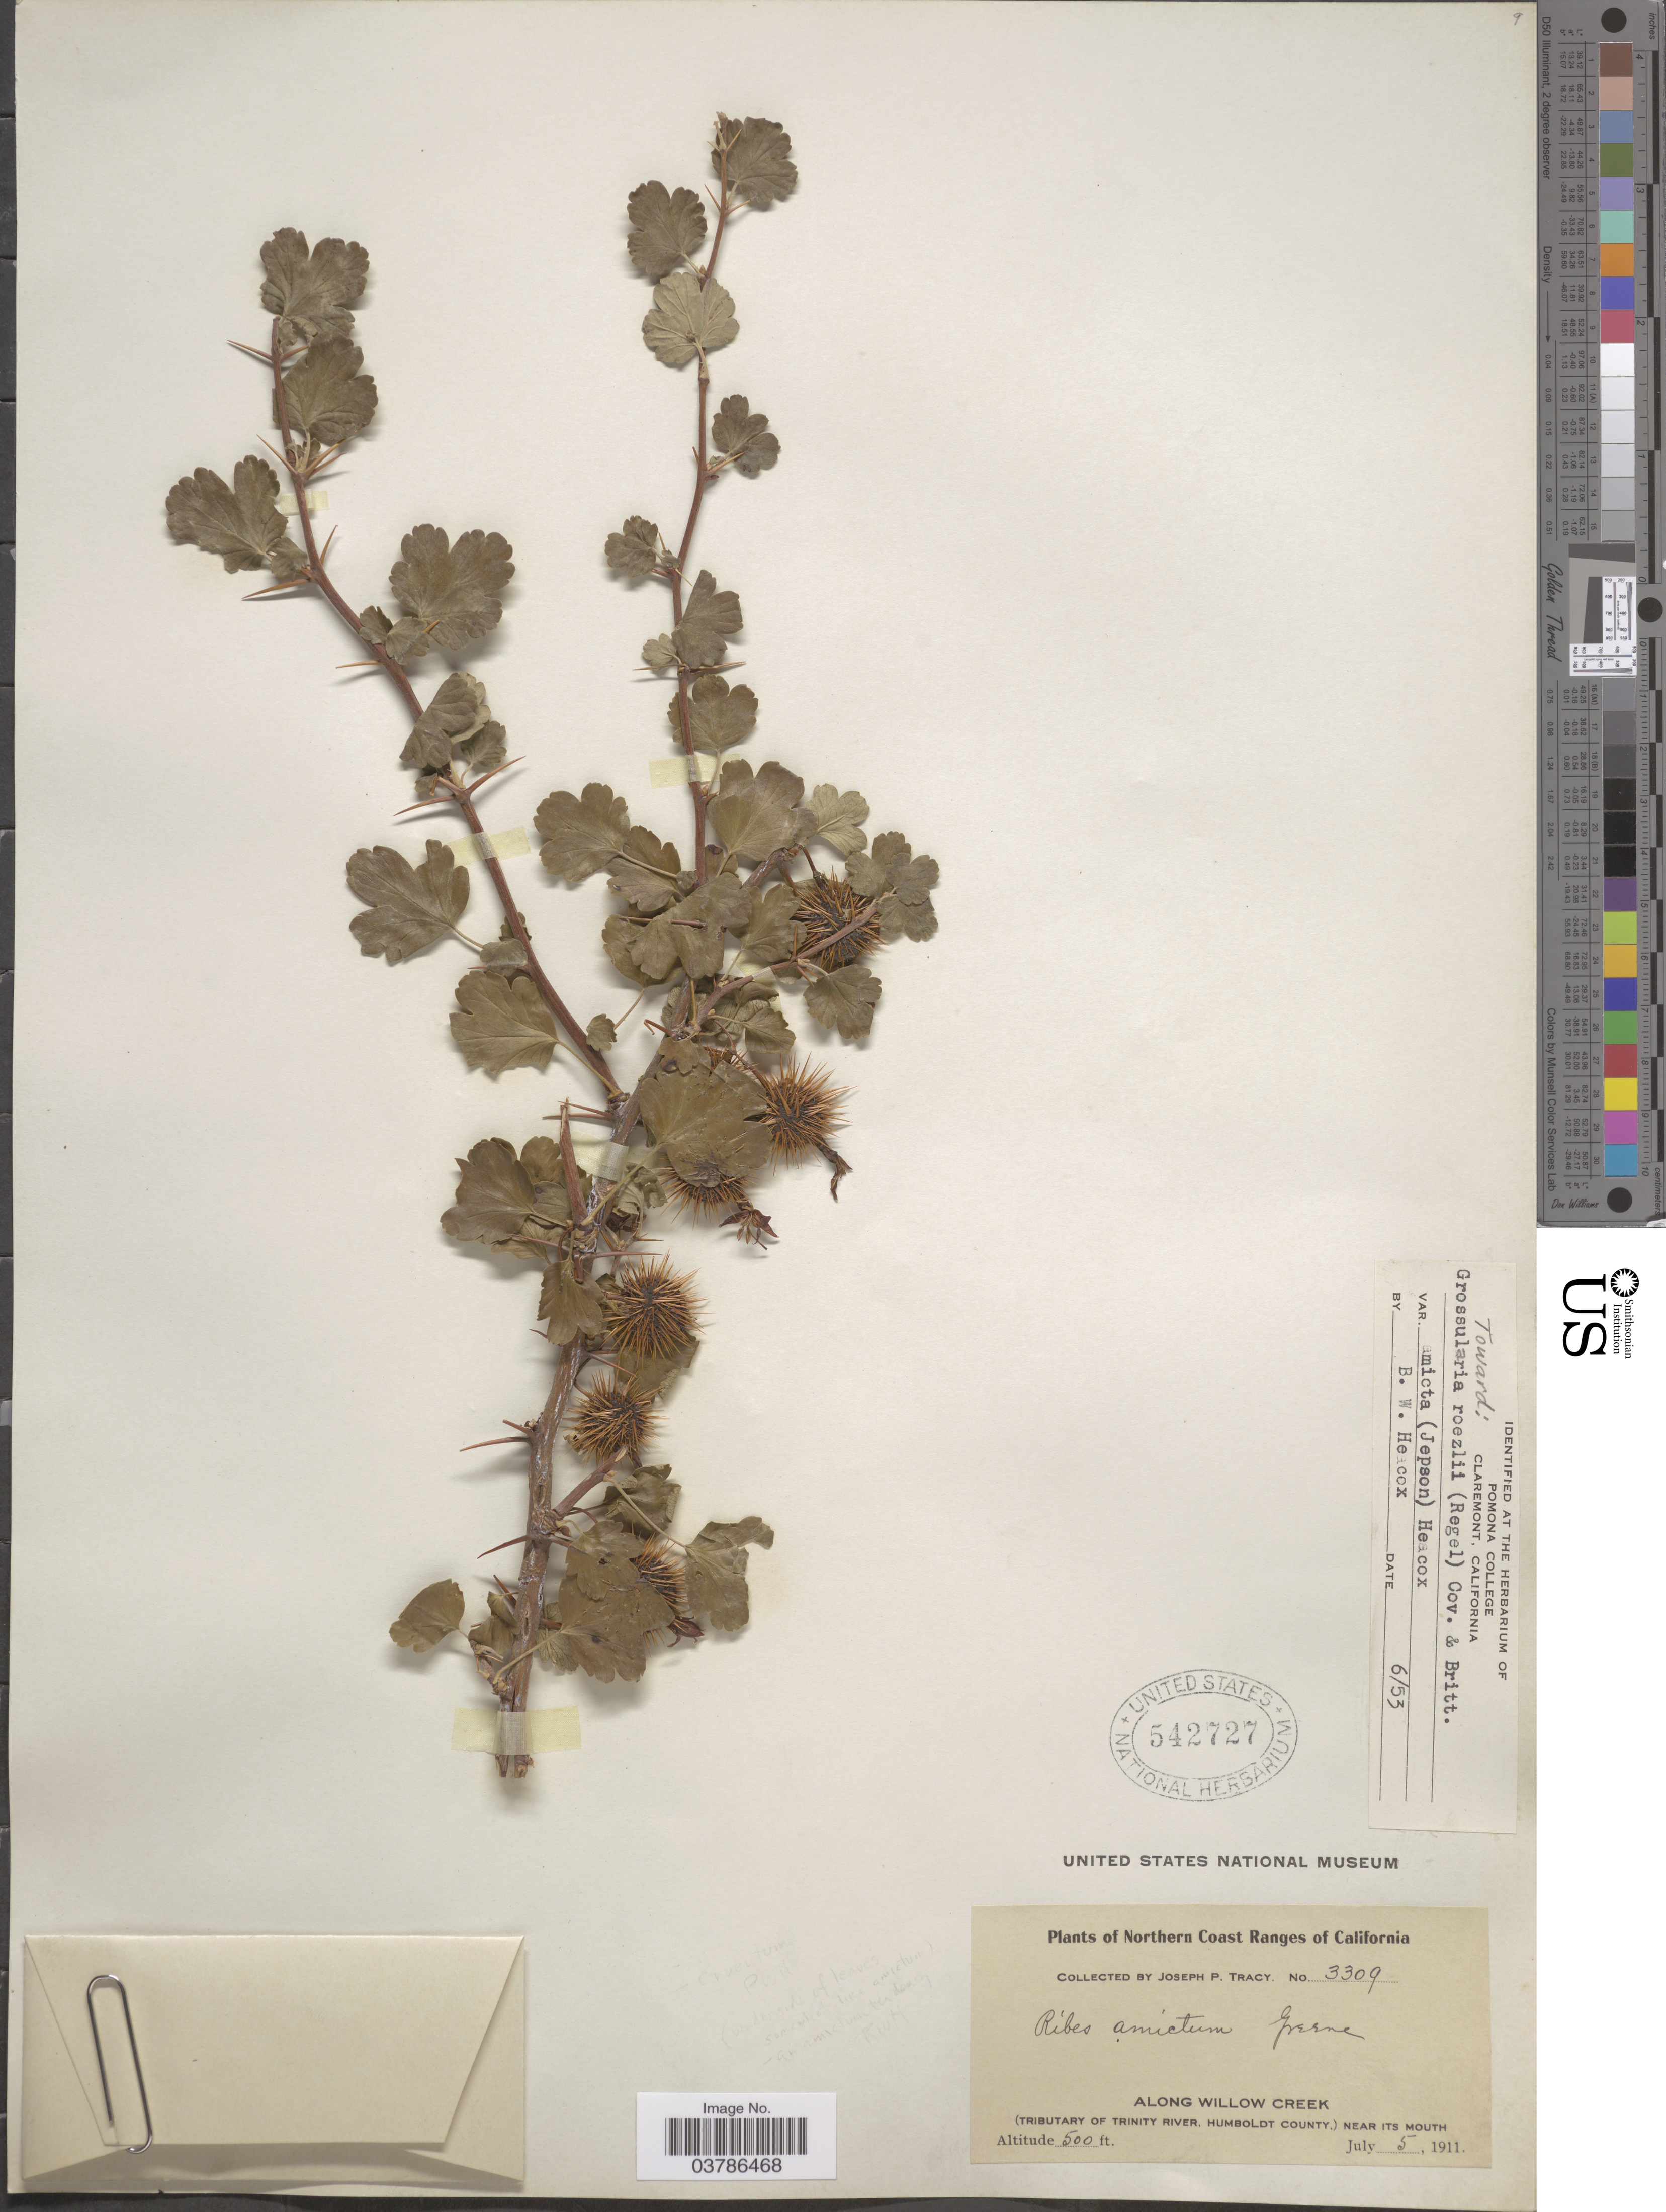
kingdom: Plantae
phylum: Tracheophyta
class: Magnoliopsida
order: Saxifragales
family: Grossulariaceae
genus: Ribes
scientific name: Ribes roezlii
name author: Regel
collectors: J. Tracy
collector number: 3309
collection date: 1911-07-05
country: United States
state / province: California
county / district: Humboldt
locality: Northern Coast Ranges of California. Along Willow Creek. (Tributary of the Trinity River, Humboldt County), near its mouth.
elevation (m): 152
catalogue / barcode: US 542727